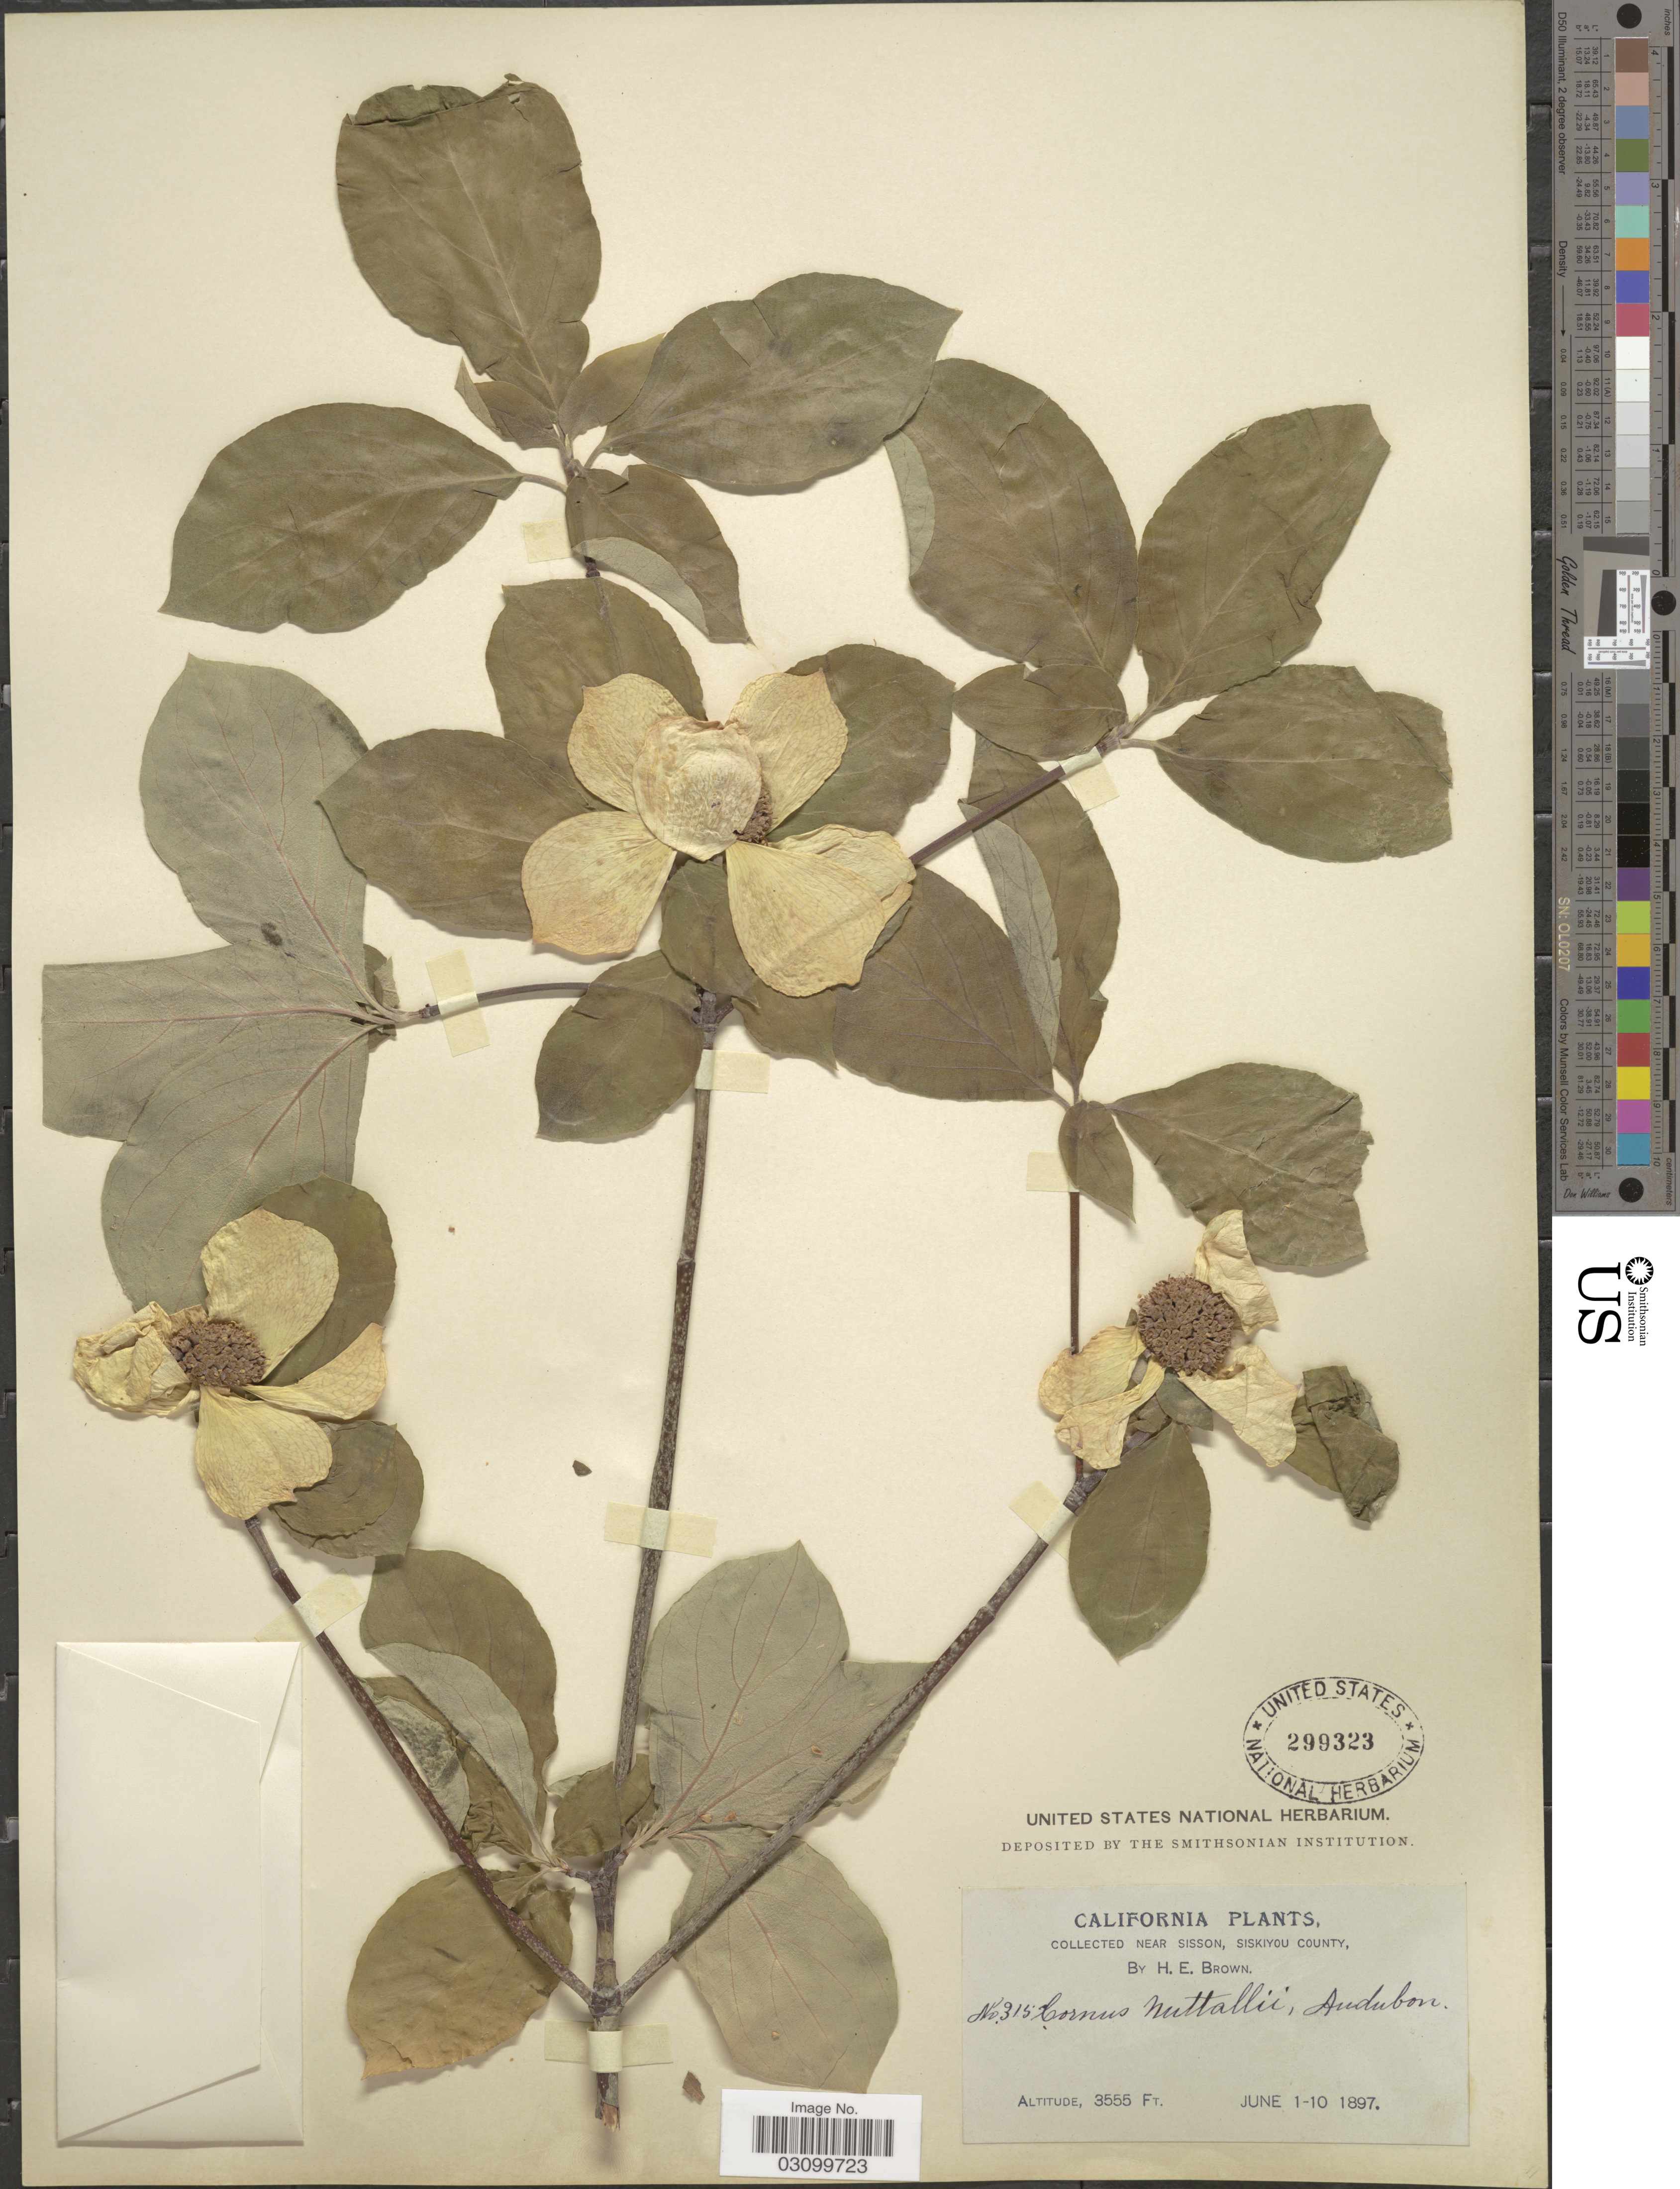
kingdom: Plantae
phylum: Tracheophyta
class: Magnoliopsida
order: Cornales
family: Cornaceae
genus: Cornus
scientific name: Cornus nuttallii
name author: Audubon ex Torr. & A. Gray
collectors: H. E. Brown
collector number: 315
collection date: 1897-06-01/1897-06-10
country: United States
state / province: California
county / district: Siskiyou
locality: Near Sisson, Siskiyou County.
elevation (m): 1084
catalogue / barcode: US 299323